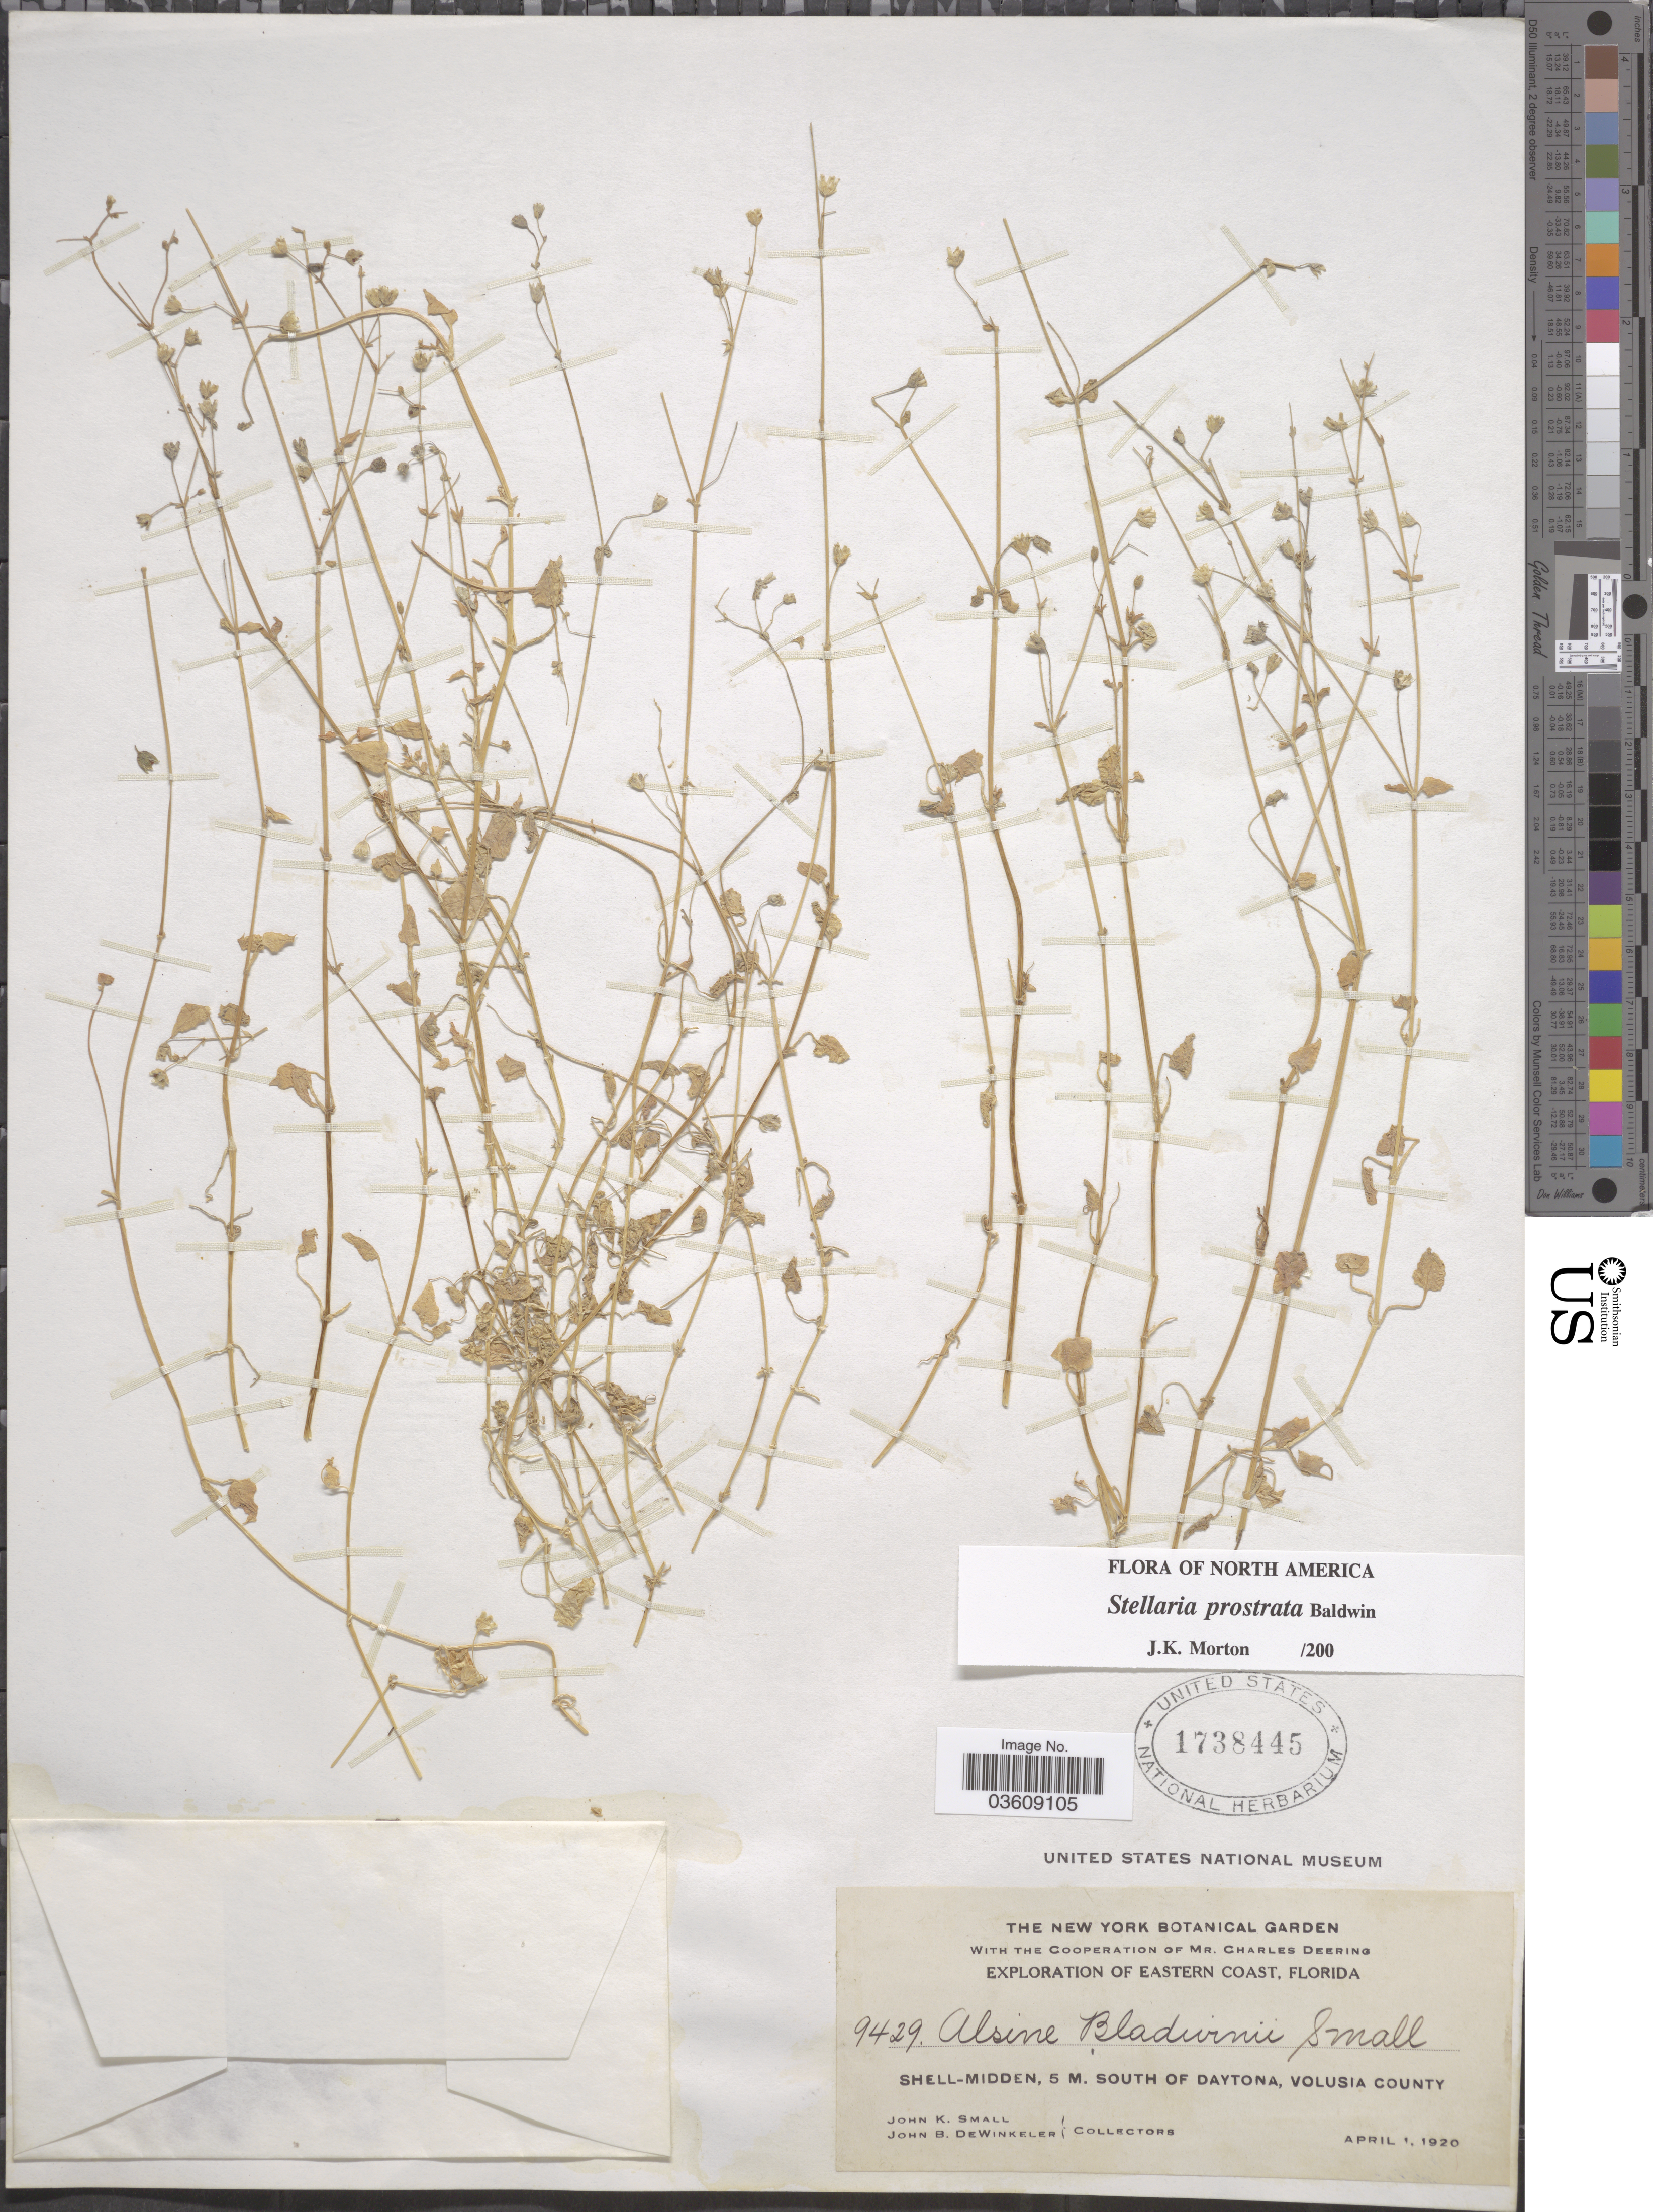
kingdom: Plantae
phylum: Tracheophyta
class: Magnoliopsida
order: Caryophyllales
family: Caryophyllaceae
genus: Stellaria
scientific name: Stellaria prostrata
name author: Baldwin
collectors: J. K. Small & J. B. Dewinkeler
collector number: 9429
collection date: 1920-04-01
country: United States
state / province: Florida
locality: Eastern Coast. Shell-midden, 5 m. south of Daytona, Volusia County.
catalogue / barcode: US 1738445